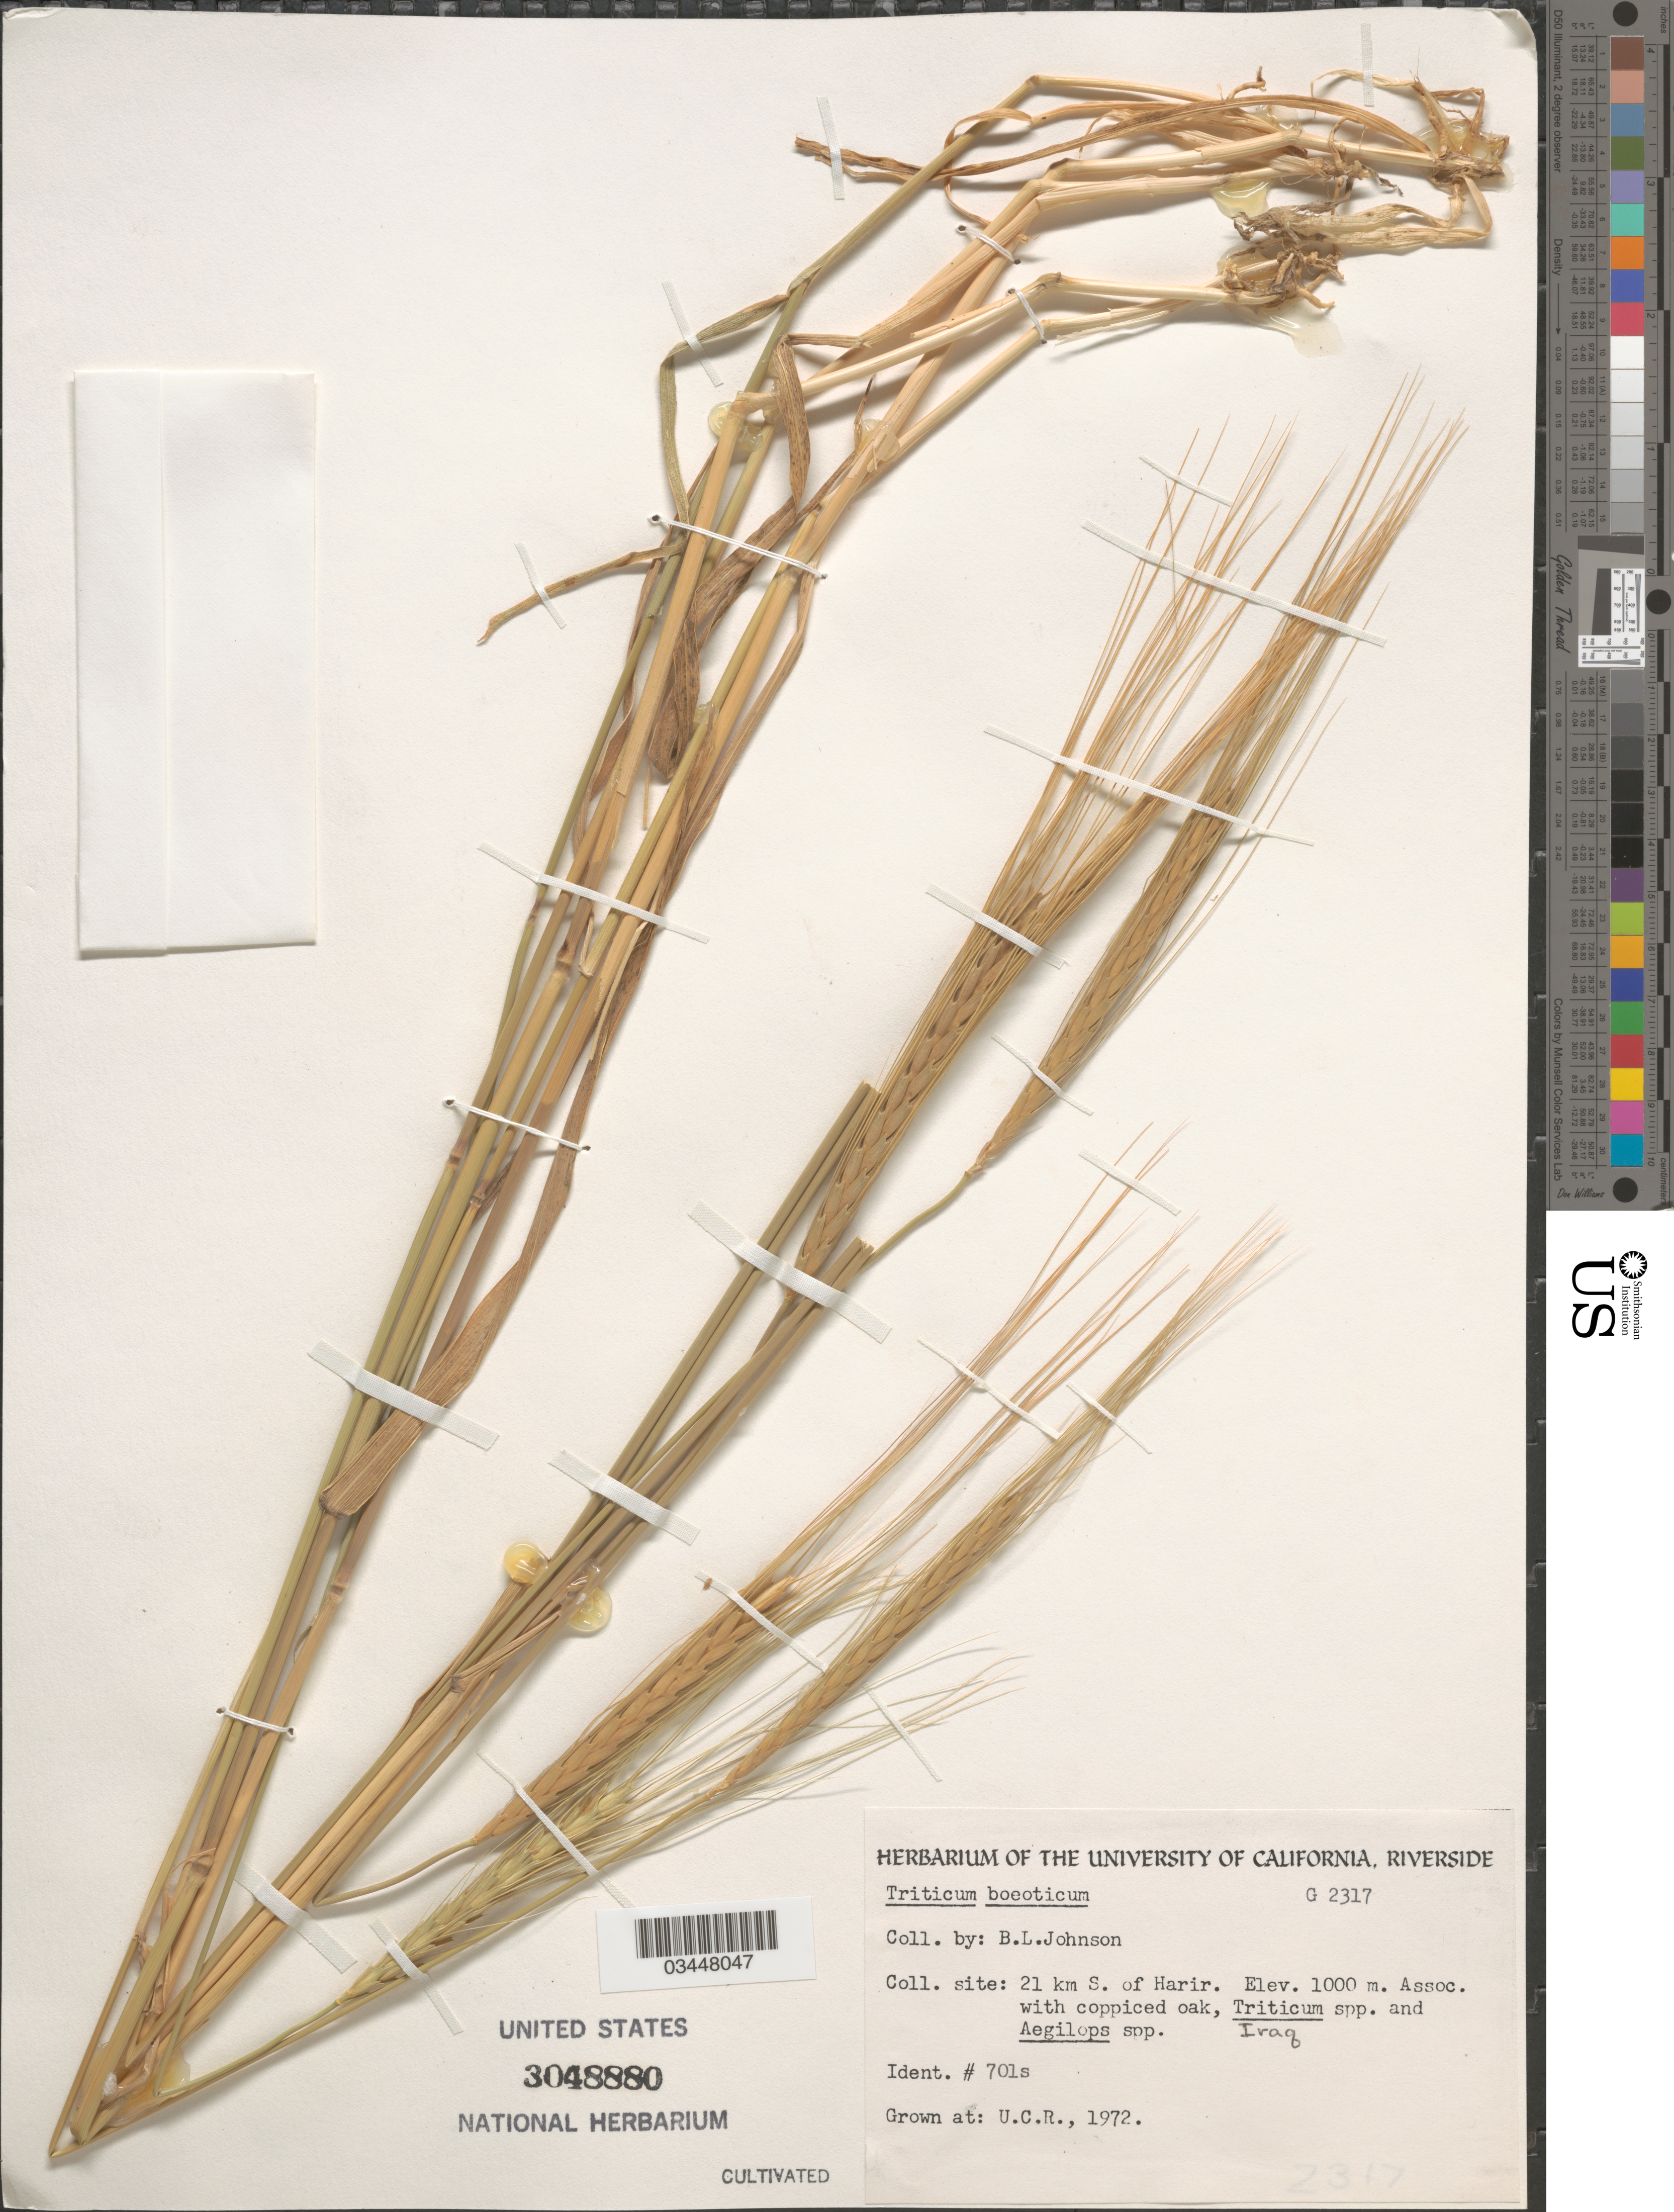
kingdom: Plantae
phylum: Tracheophyta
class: Liliopsida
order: Poales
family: Poaceae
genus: Triticum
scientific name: Triticum boeoticum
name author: Boiss.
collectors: ex herb. Univ. of California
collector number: G2317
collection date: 1972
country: United States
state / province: California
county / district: Riverside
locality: U.C.R.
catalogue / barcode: US 3048880